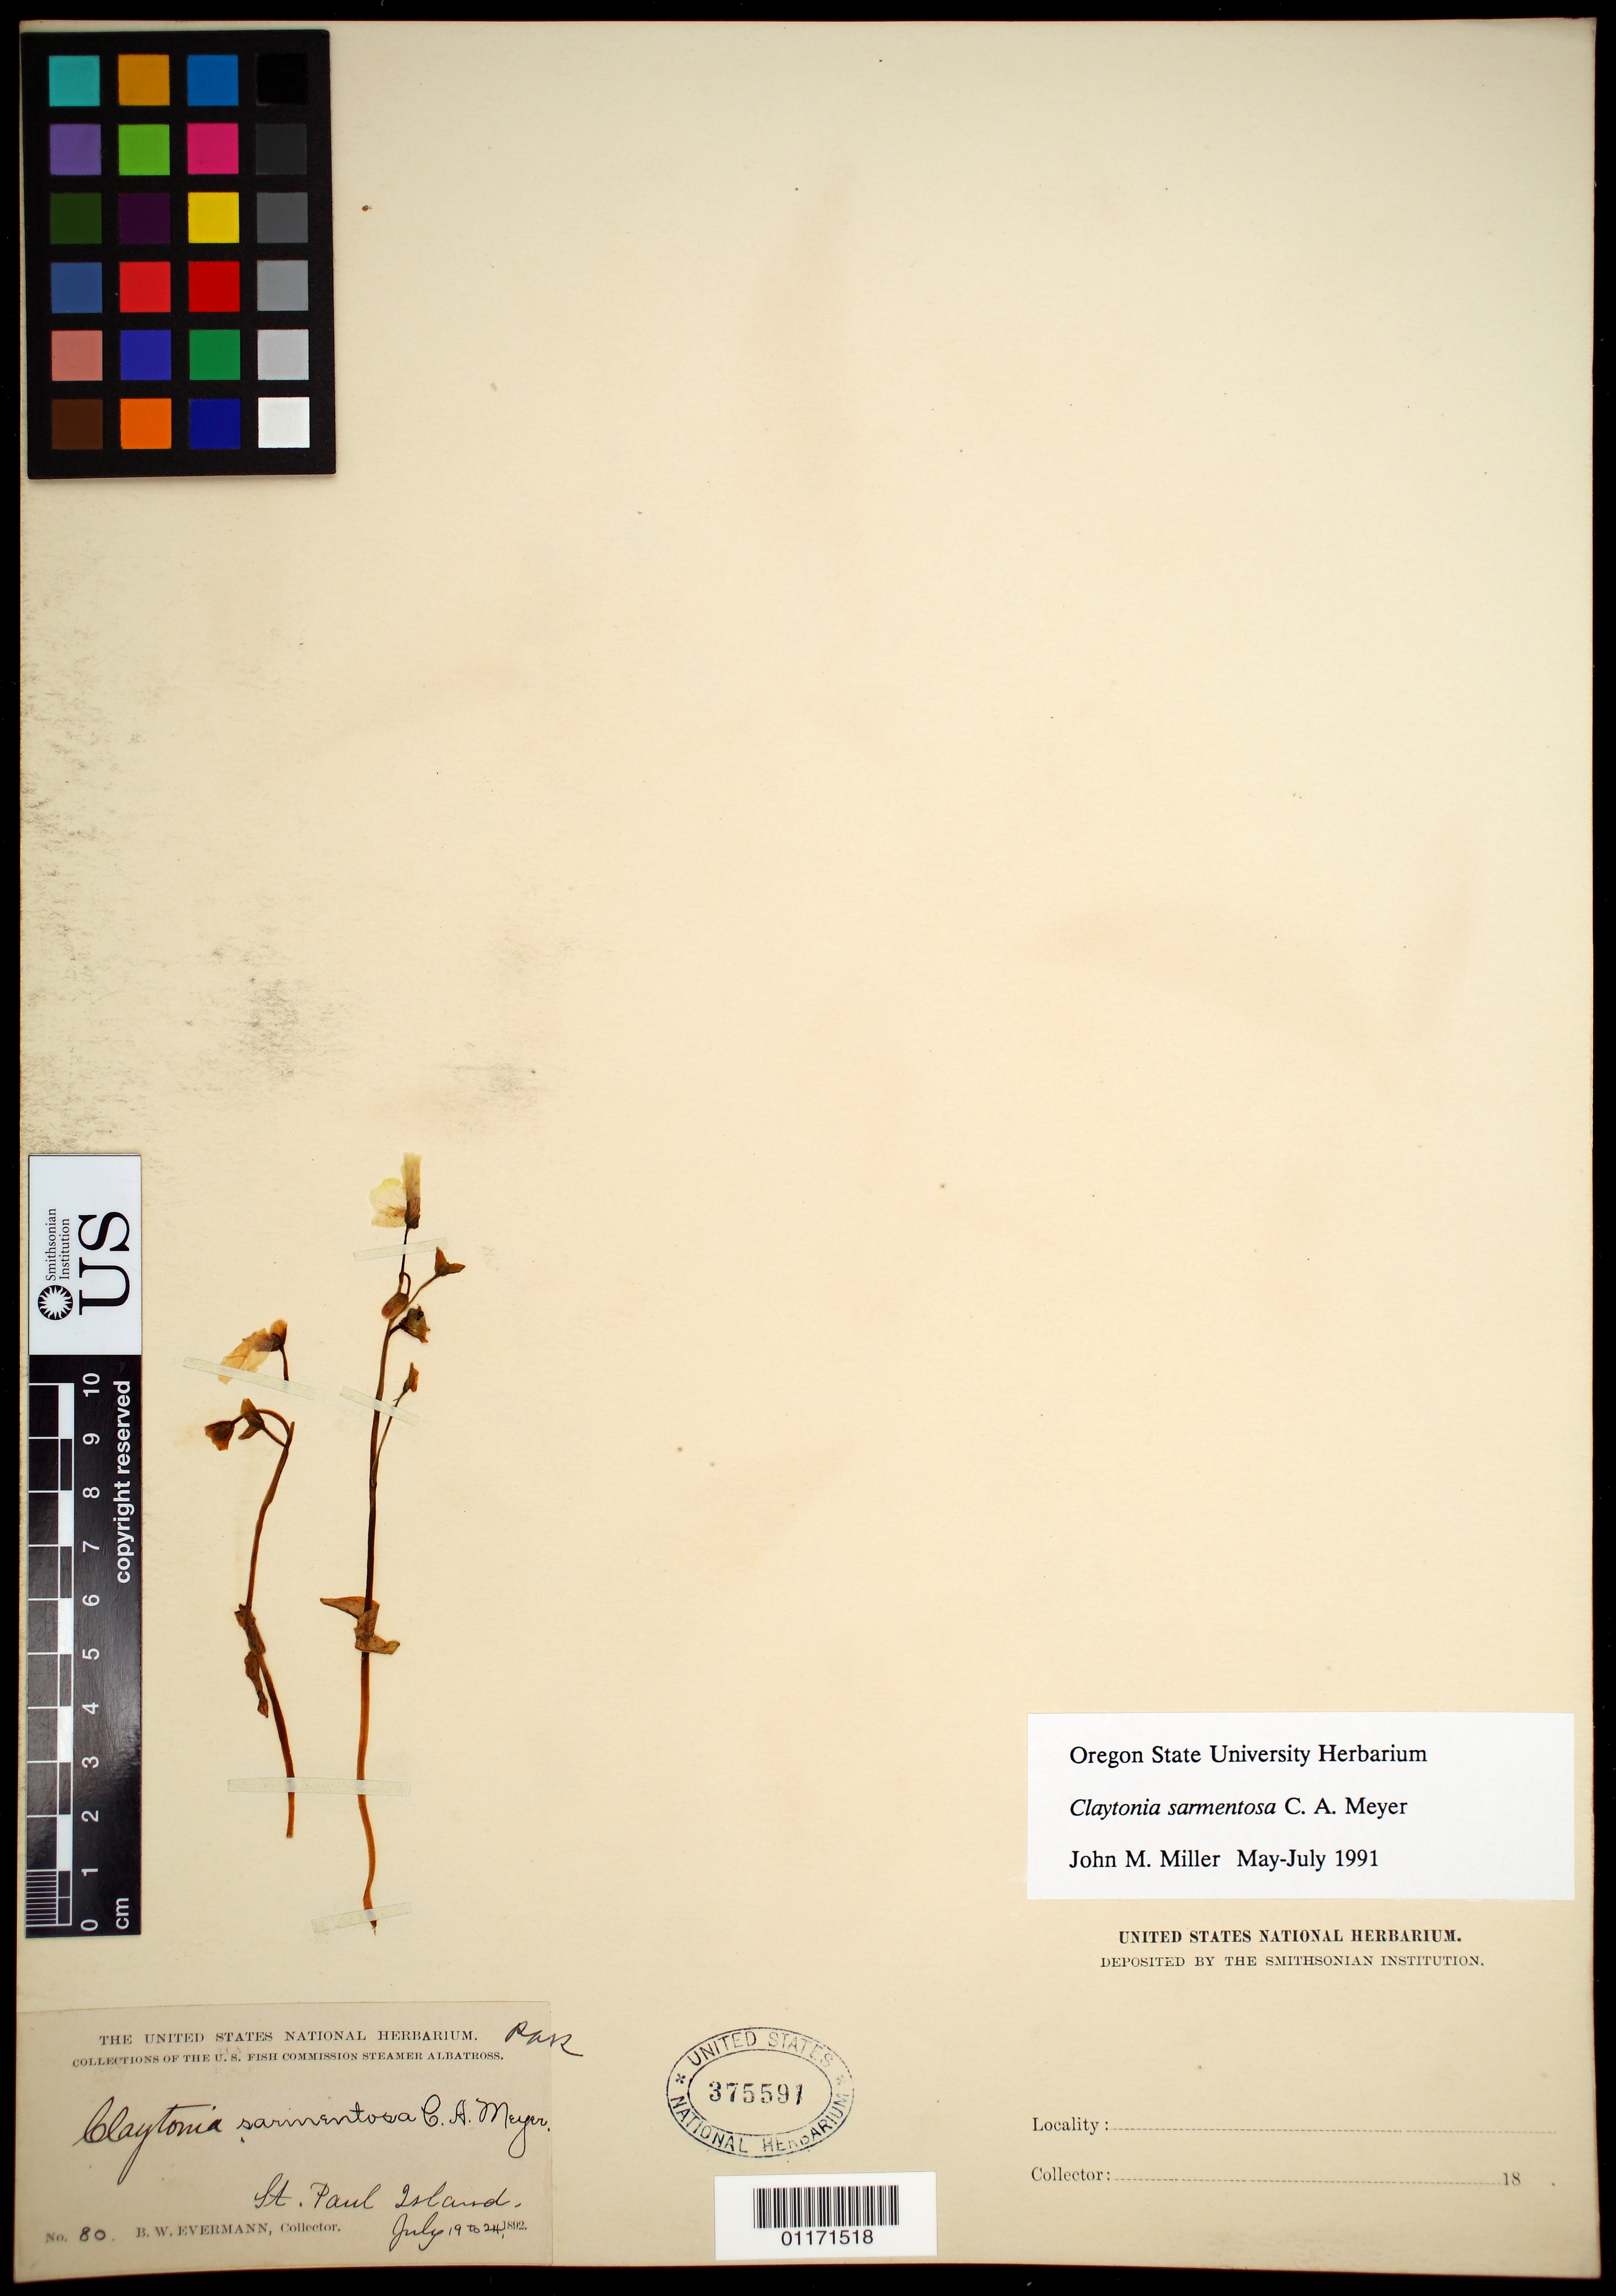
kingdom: Plantae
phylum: Tracheophyta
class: Magnoliopsida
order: Caryophyllales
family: Montiaceae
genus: Claytonia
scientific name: Claytonia sarmentosa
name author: C.A. Mey.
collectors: B. W. Evermann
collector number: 80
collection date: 1892-07-19/1892-07-24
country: United States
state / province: Alaska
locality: St. Paul Island.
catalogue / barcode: US 375591